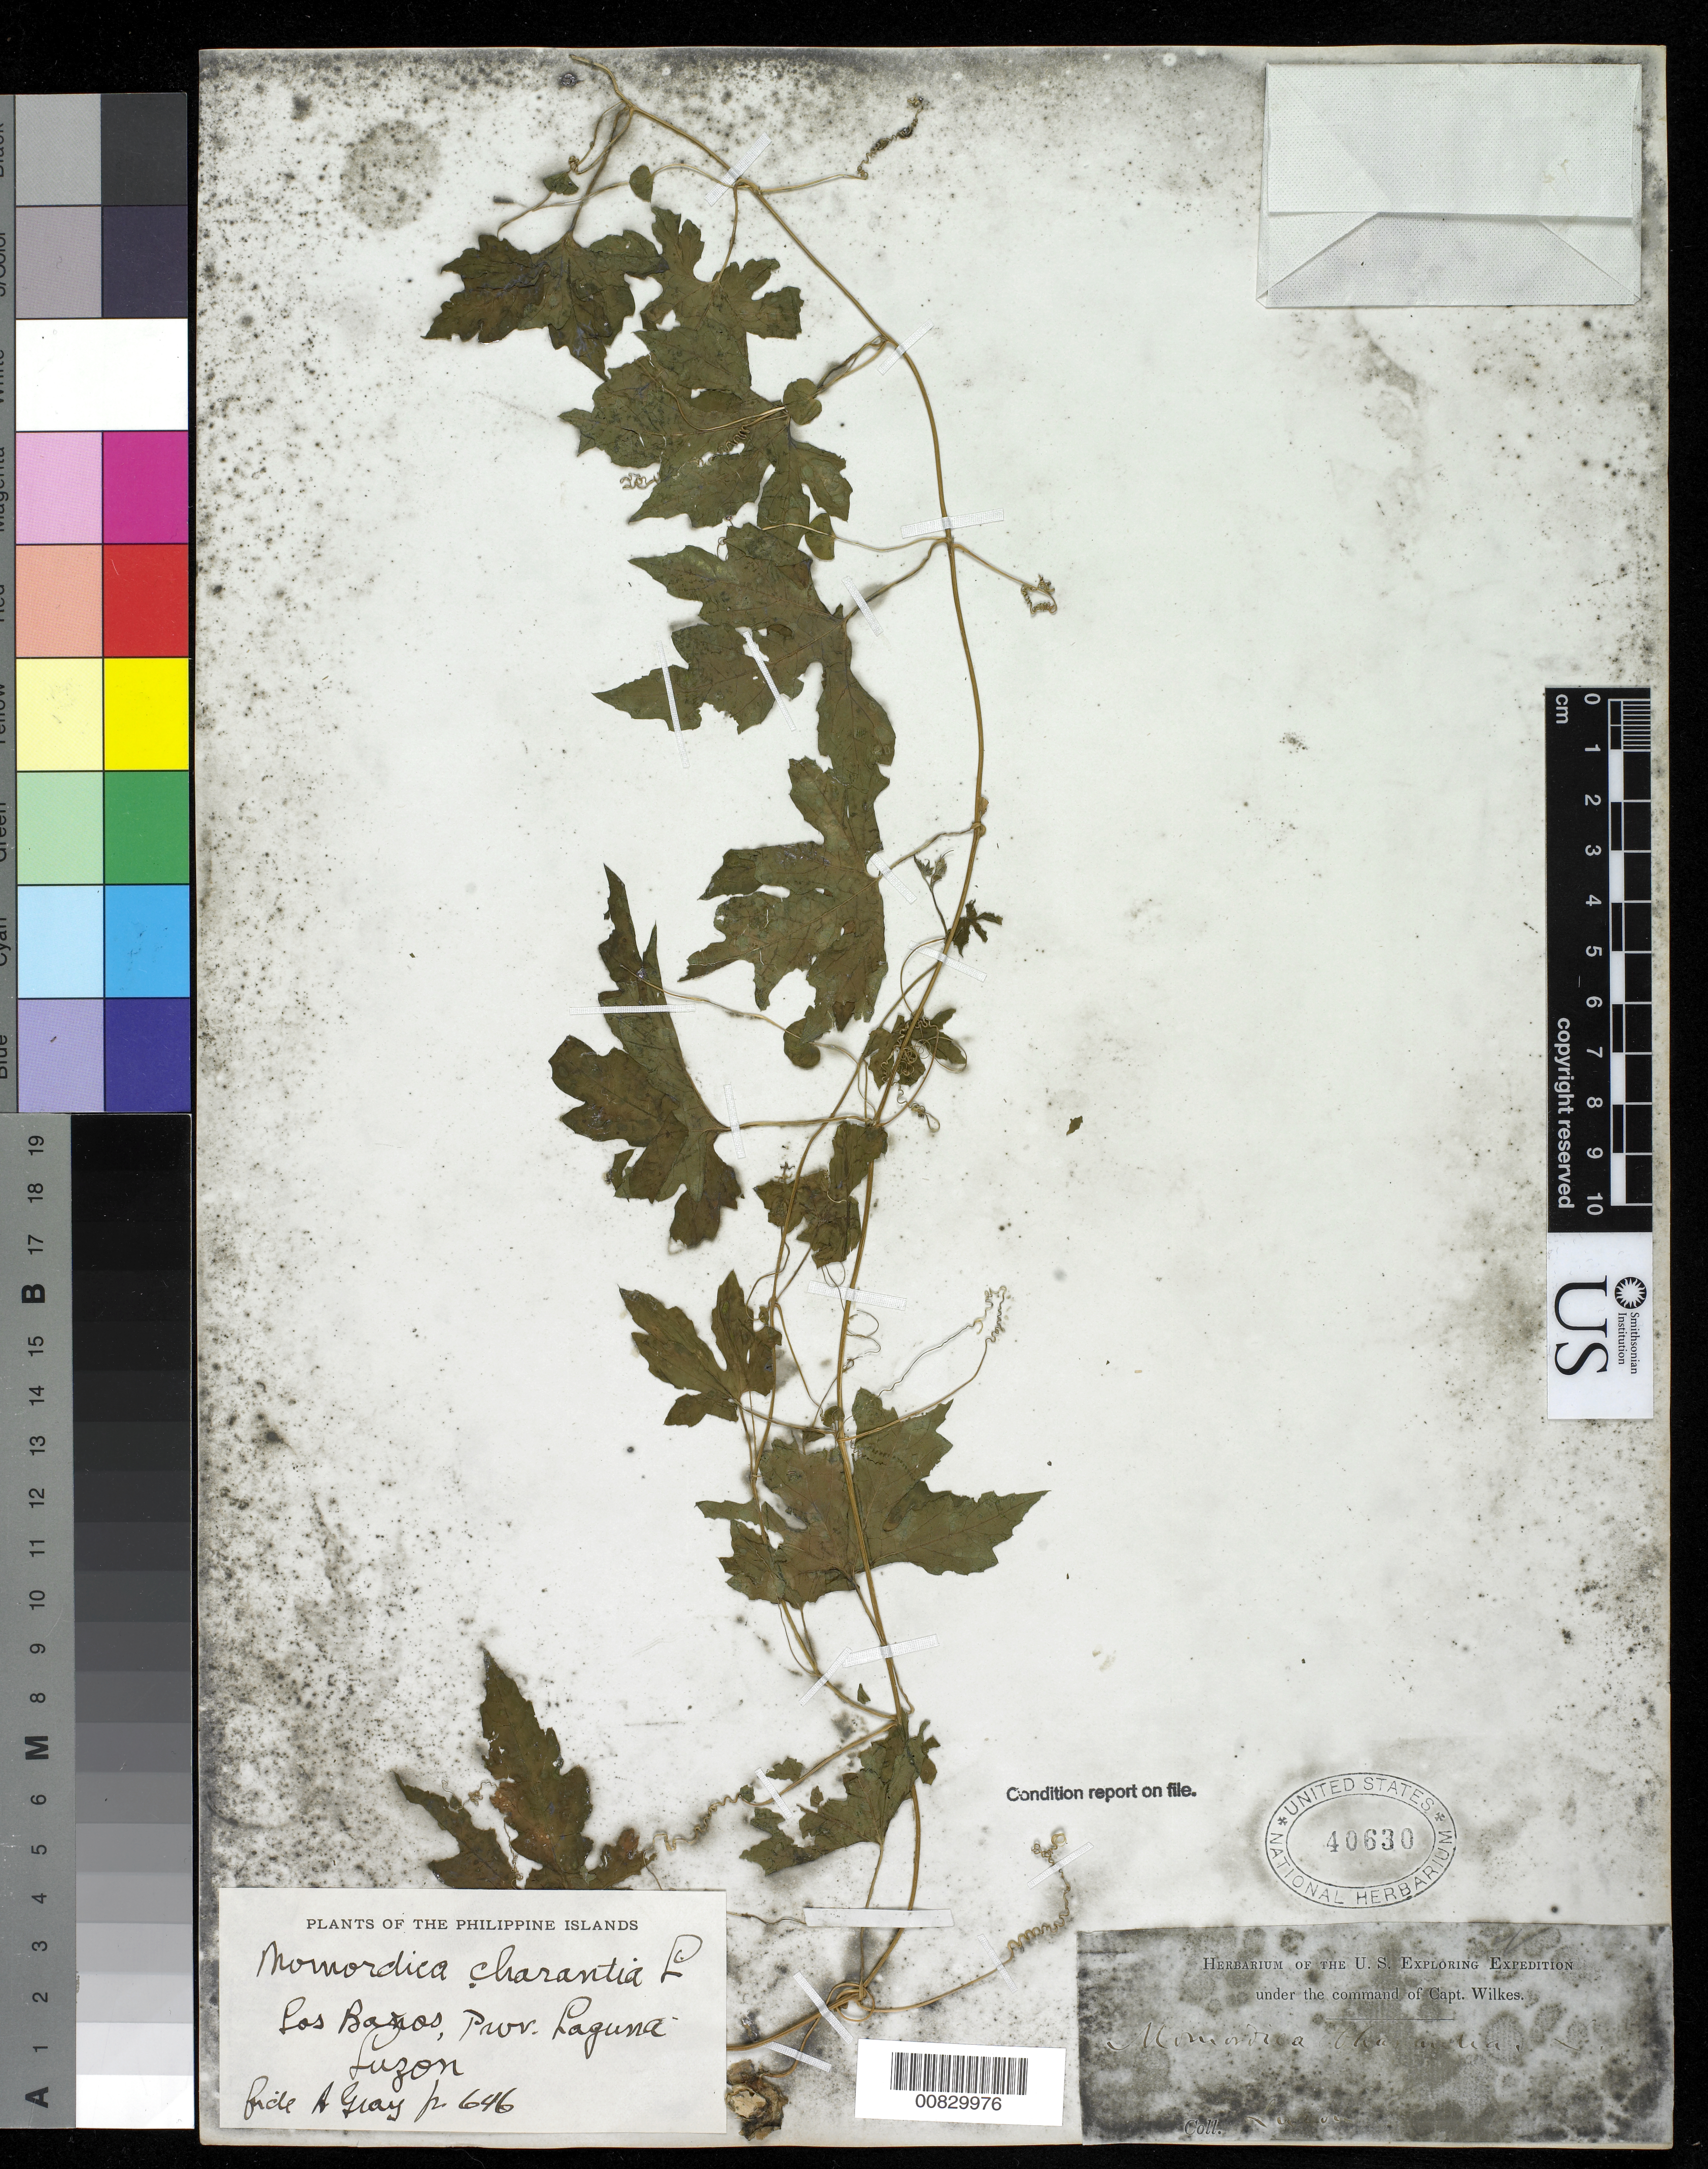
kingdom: Plantae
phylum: Tracheophyta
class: Magnoliopsida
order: Cucurbitales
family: Cucurbitaceae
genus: Momordica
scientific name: Momordica charantia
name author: L.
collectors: Wilkes Explor. Exped.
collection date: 1838/1842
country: Philippines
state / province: Calabarzon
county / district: Laguna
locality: Los Banos, Laguna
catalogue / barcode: US 40630